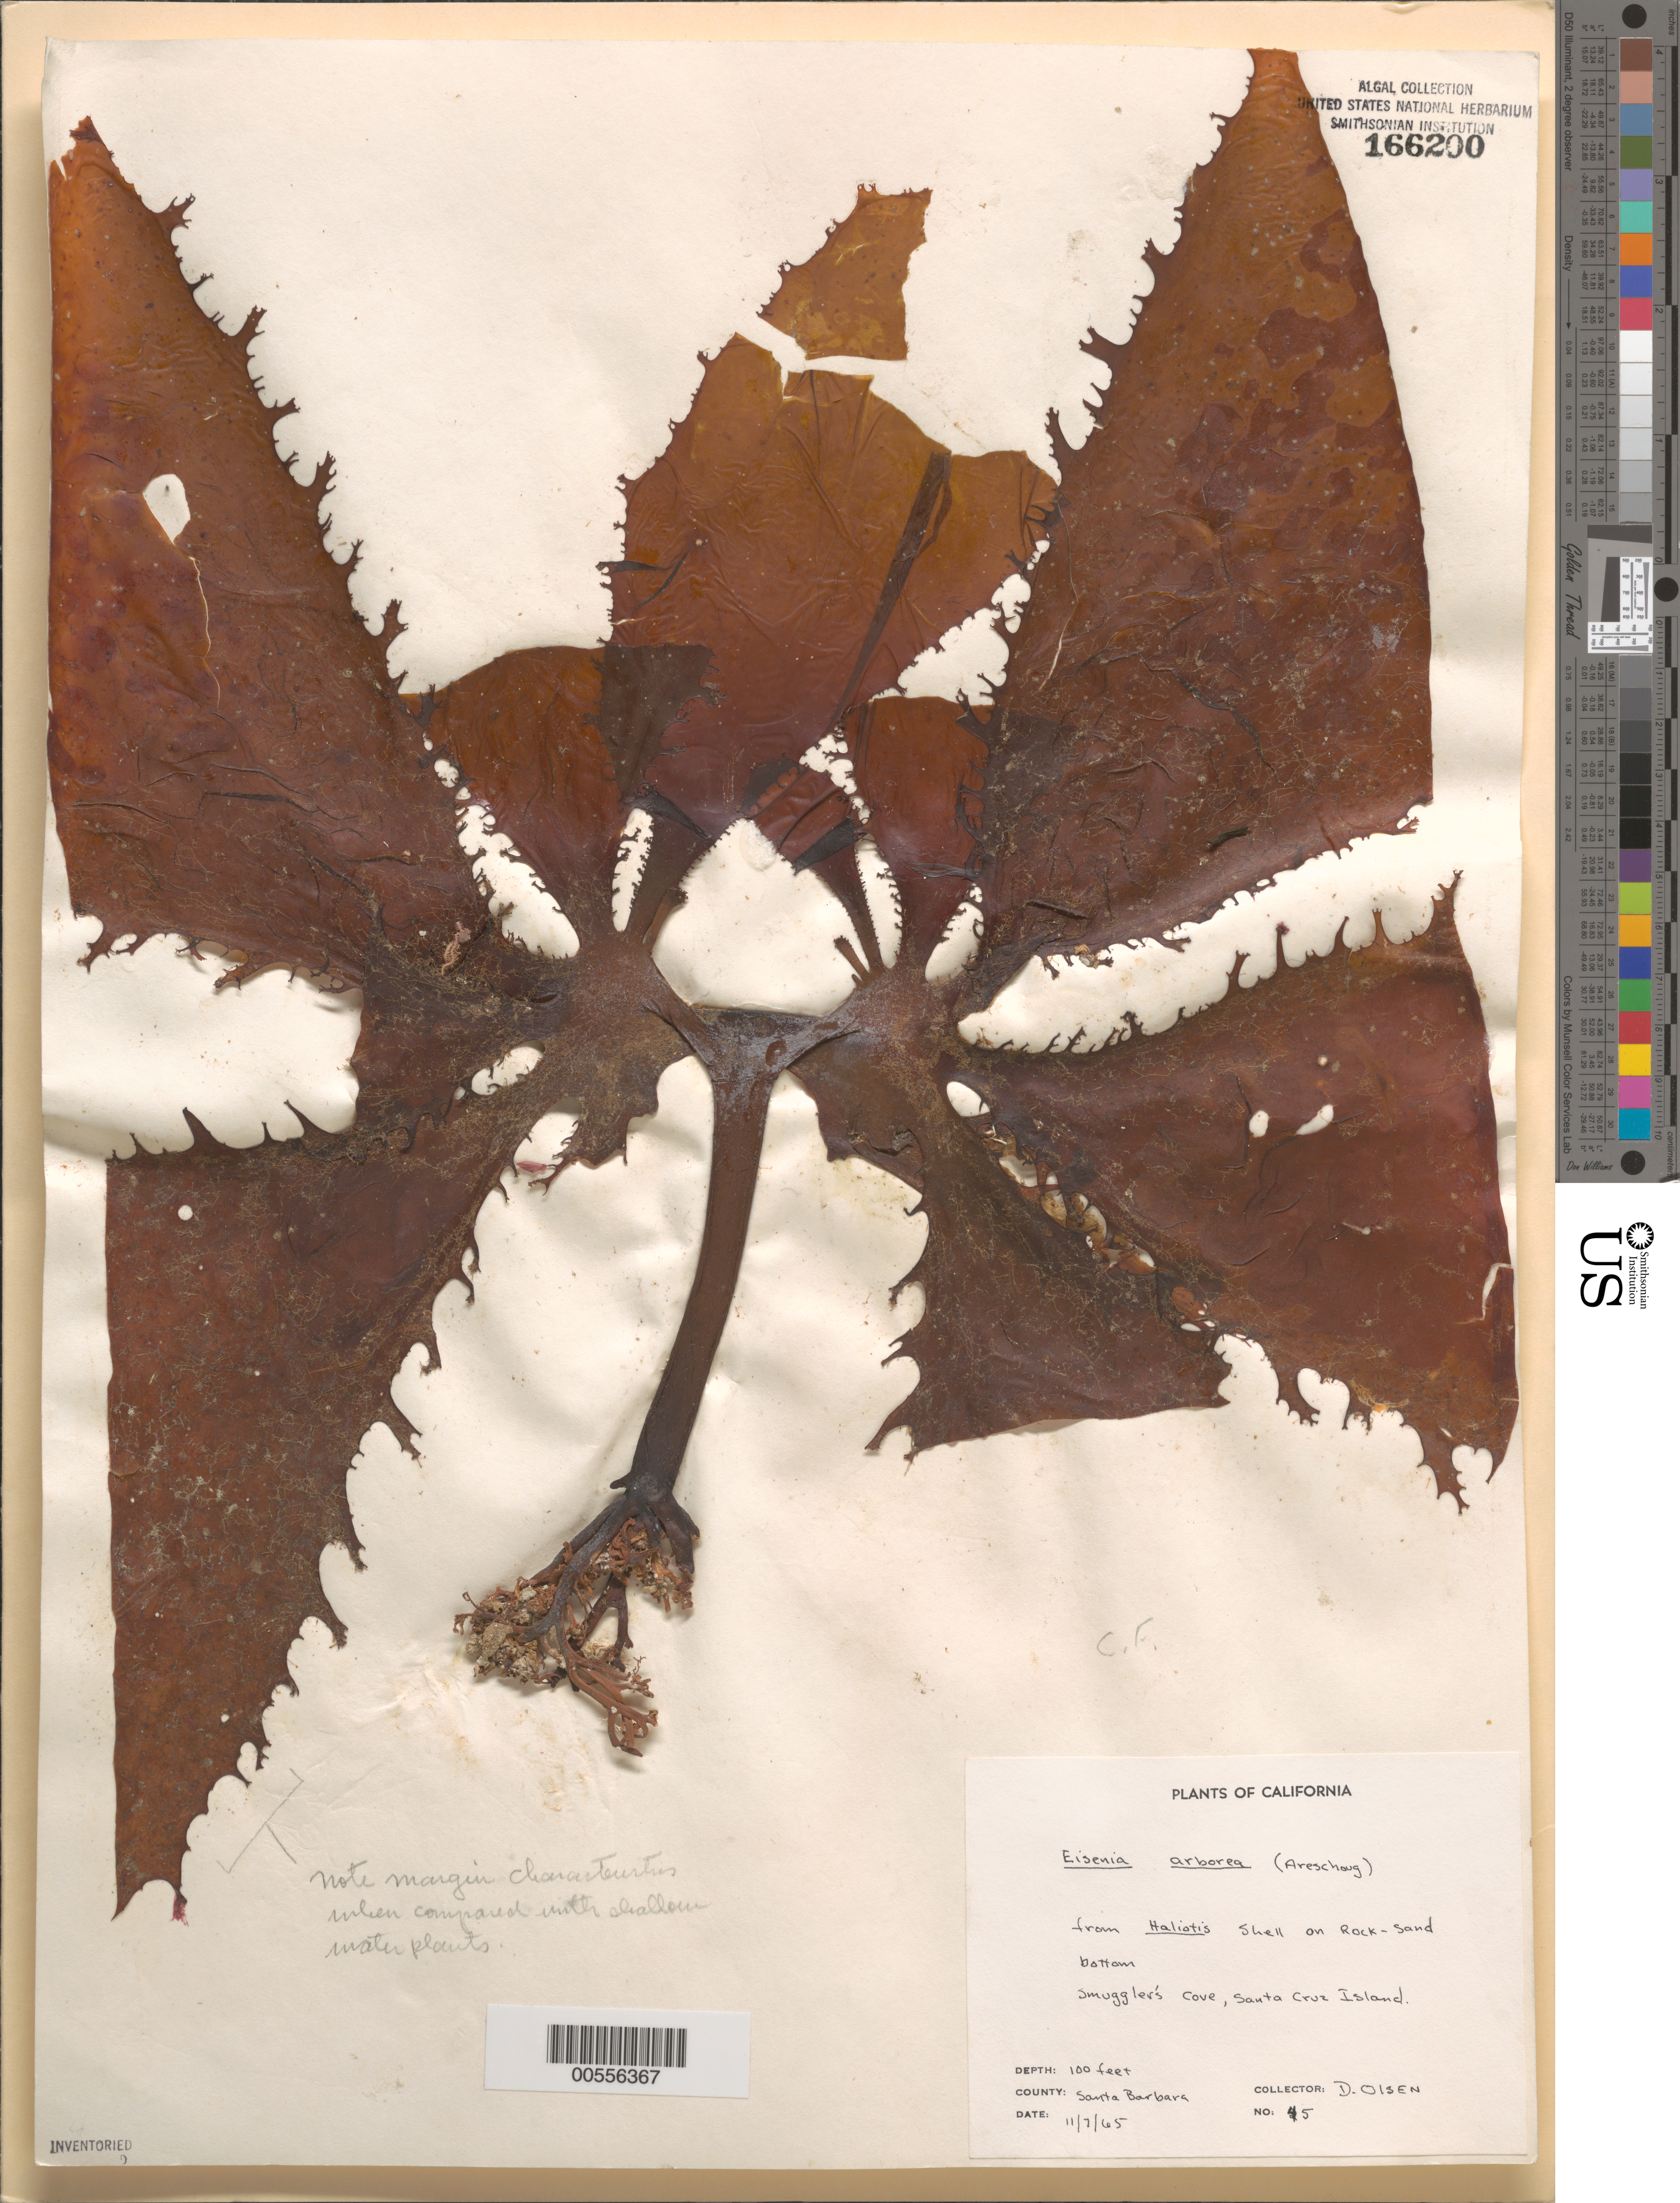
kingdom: Chromista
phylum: Ochrophyta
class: Phaeophyceae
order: Laminariales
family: Lessoniaceae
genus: Eisenia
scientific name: Eisenia arborea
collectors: D. Olsen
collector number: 45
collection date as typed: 07 Nov 1965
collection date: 1965-11-07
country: United States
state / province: California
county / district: Santa Barbara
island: Santa Cruz Island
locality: Smuggler's Cove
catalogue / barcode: US 166200